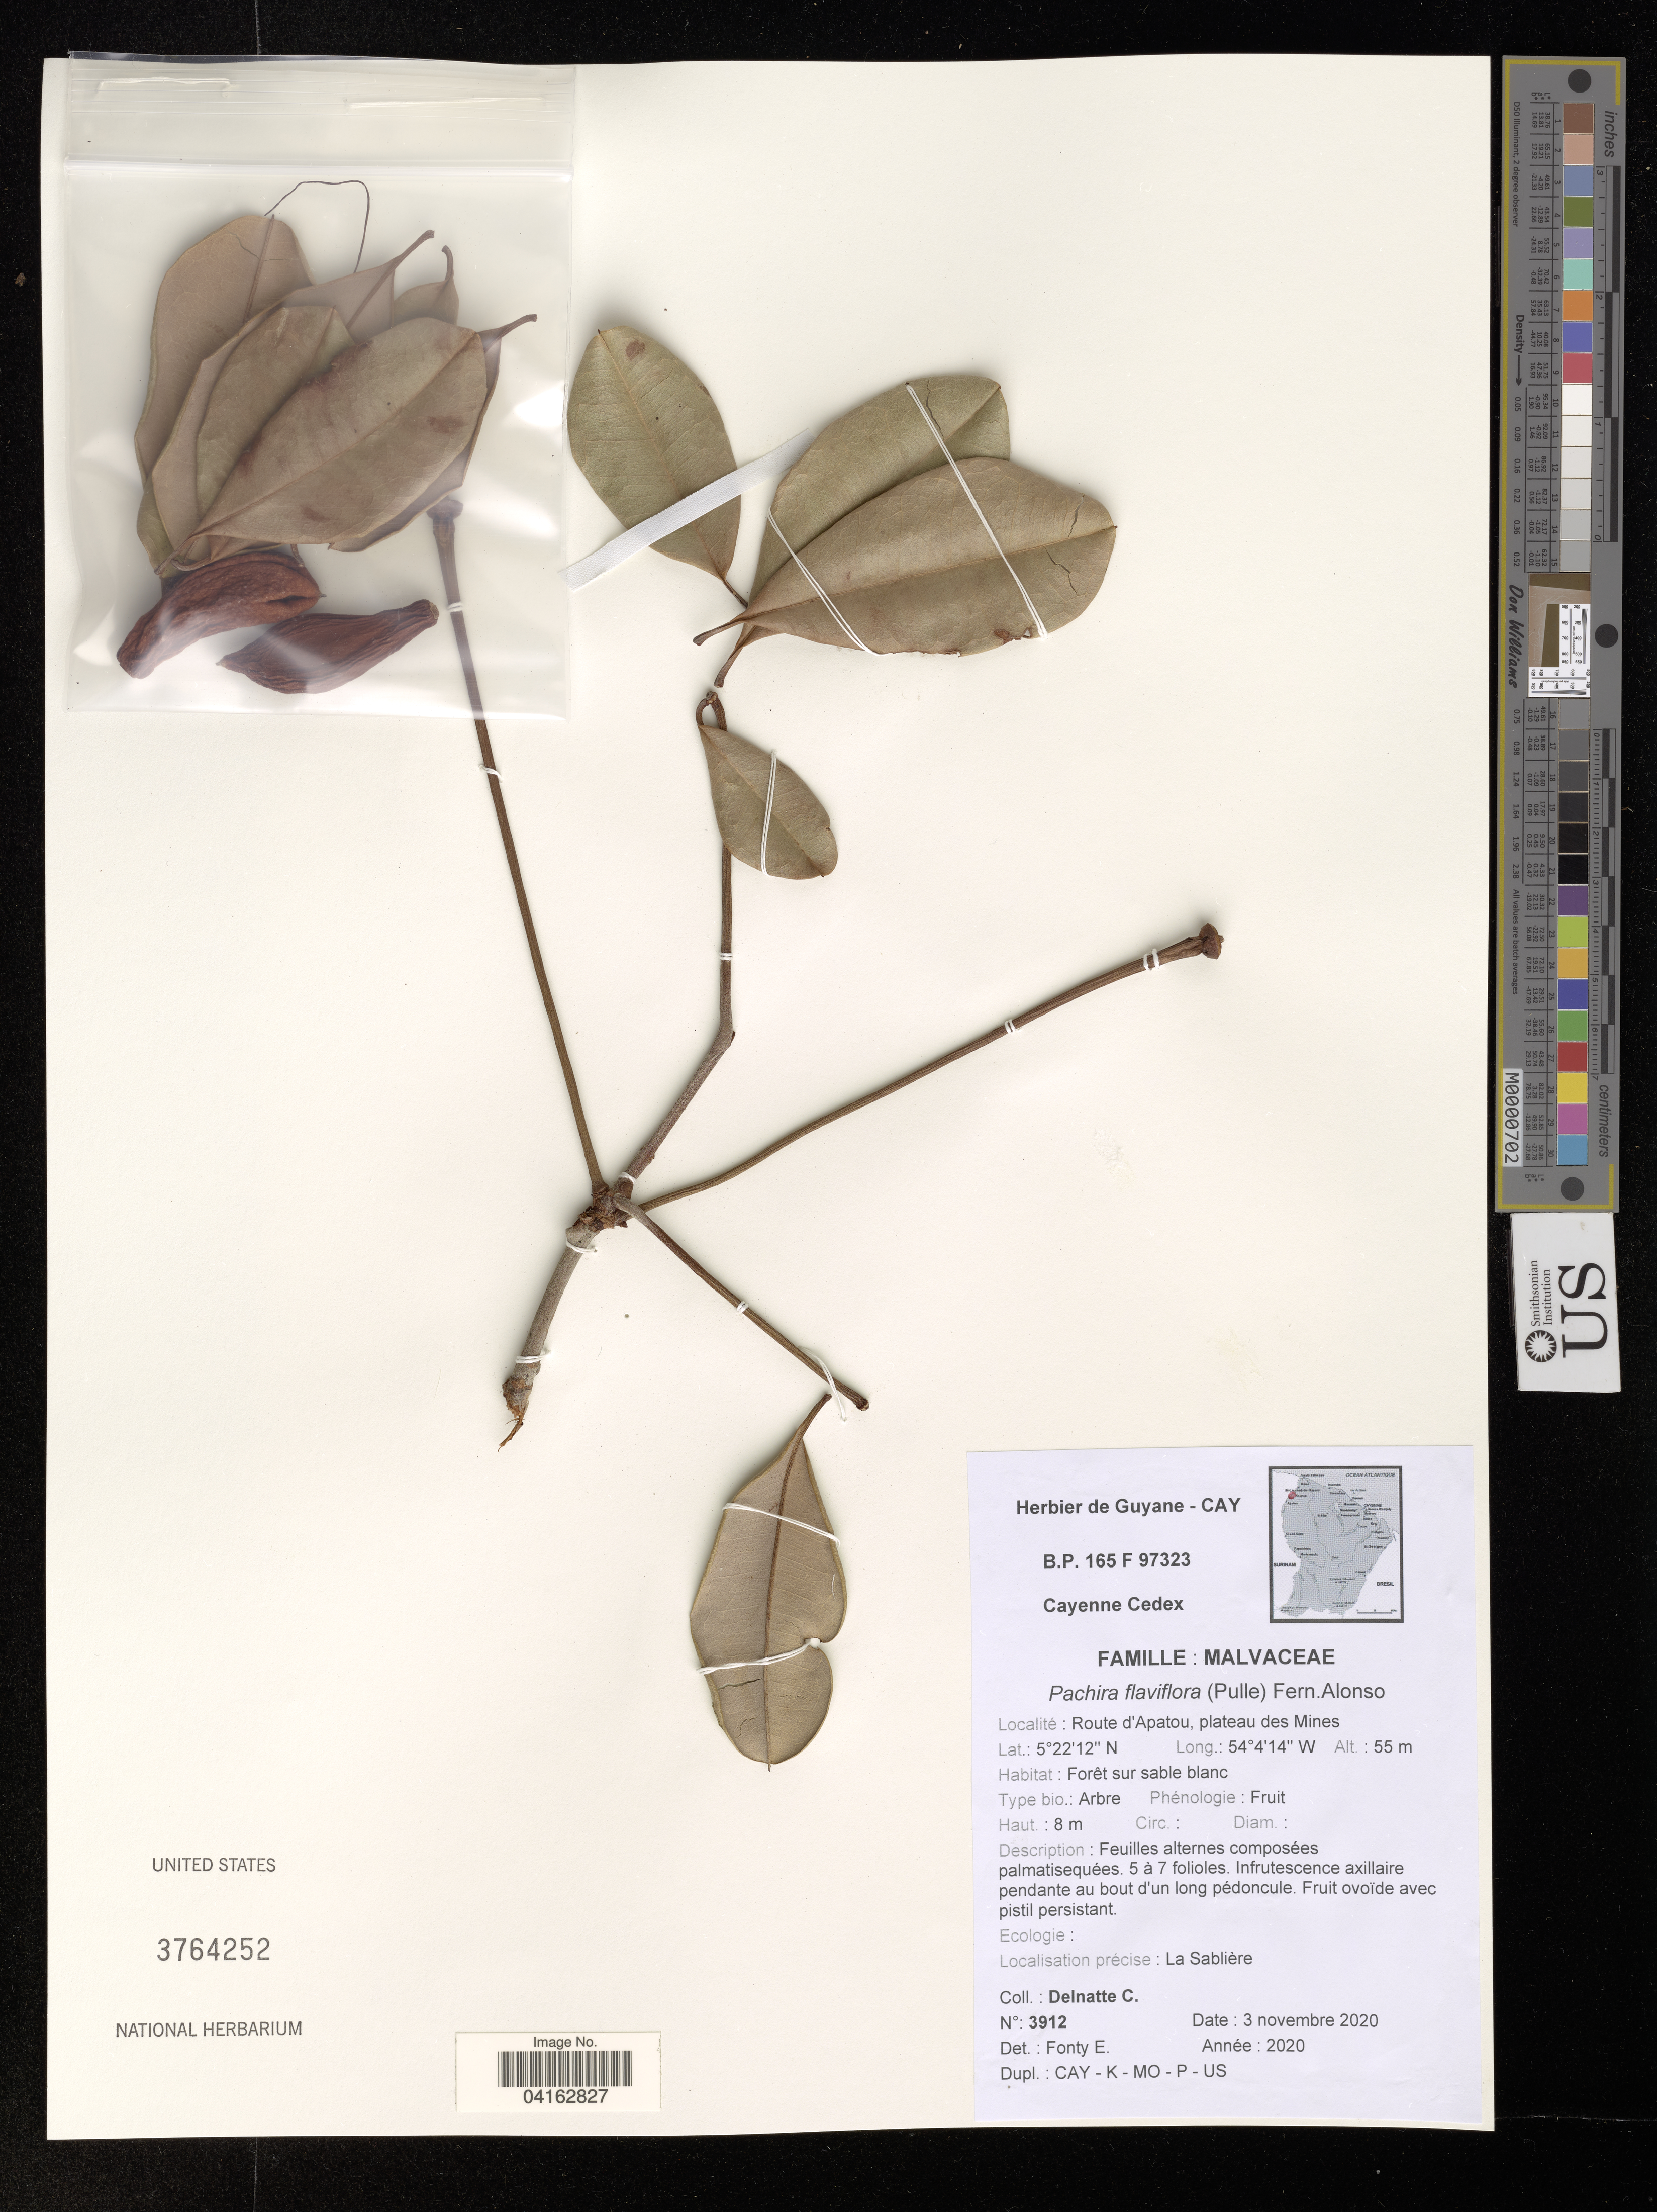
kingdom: Plantae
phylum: Tracheophyta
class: Magnoliopsida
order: Malvales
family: Malvaceae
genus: Pachira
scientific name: Pachira flaviflora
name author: (Pulle) Fern. Alonso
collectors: C. Delnatte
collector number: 3912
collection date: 2020-11-03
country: French Guiana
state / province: Cayenne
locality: Route d'Apatou, plateau des Mines.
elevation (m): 55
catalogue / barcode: US 3764252